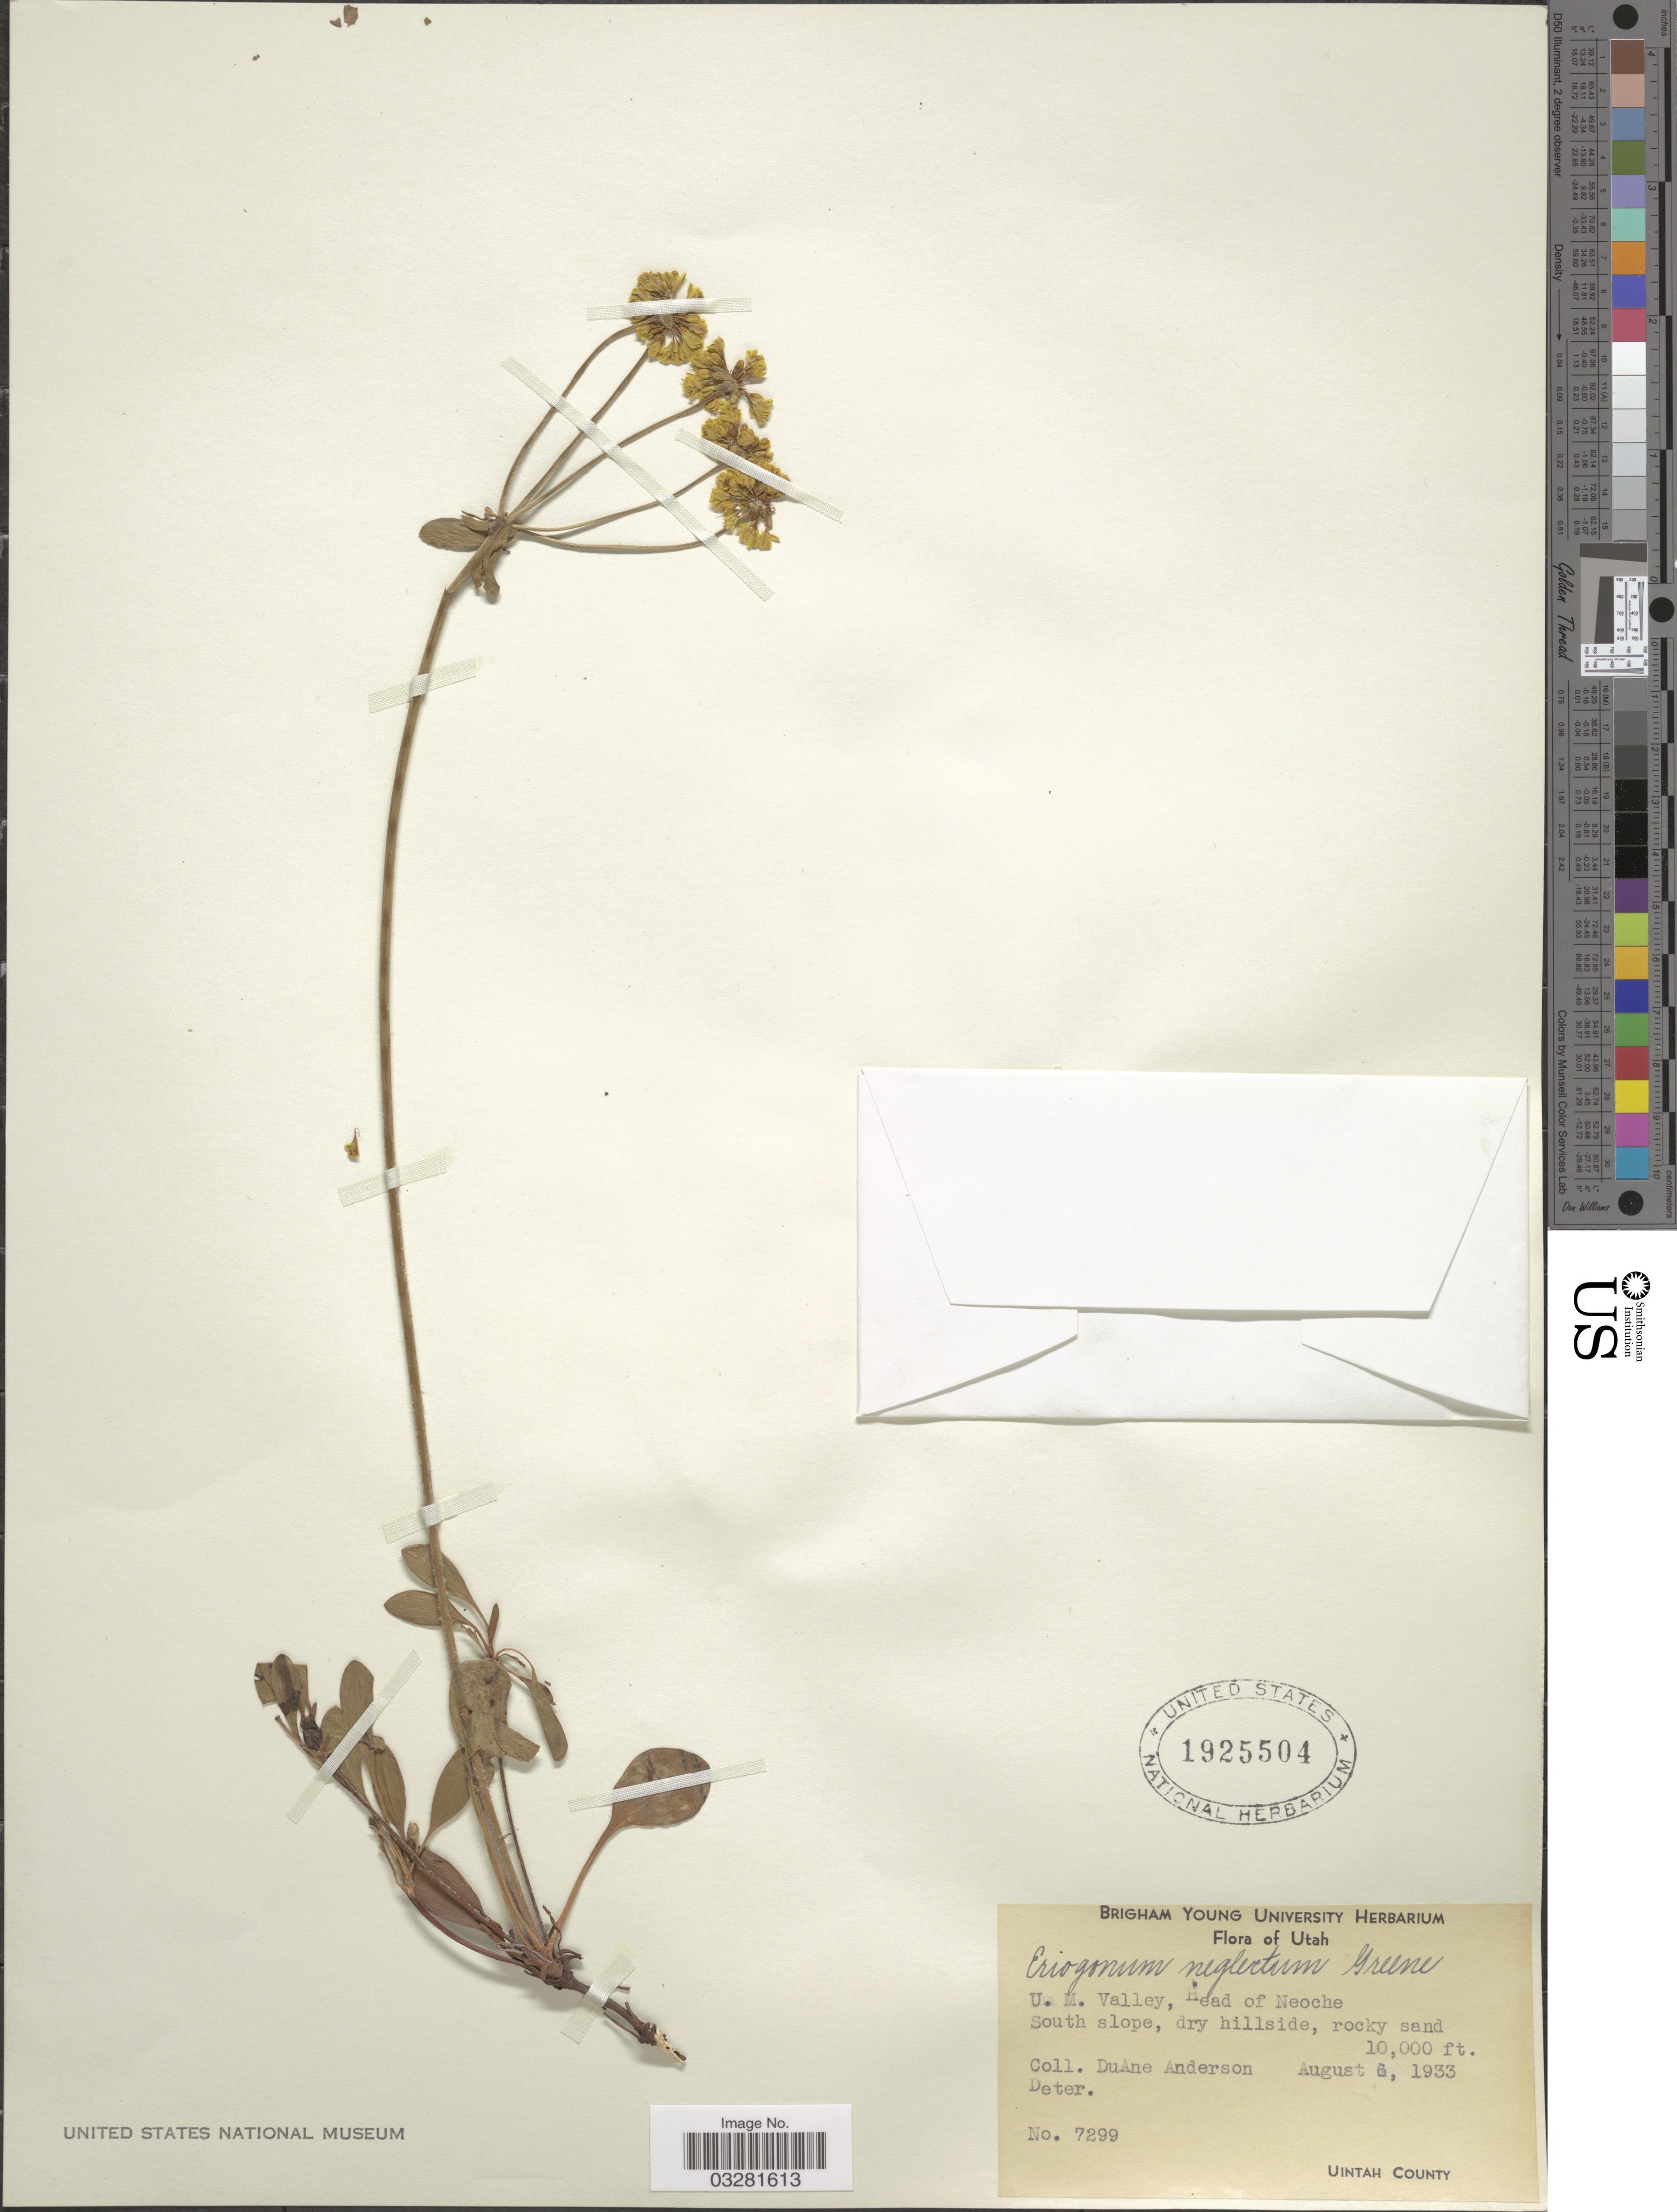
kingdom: Plantae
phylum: Tracheophyta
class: Magnoliopsida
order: Caryophyllales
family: Polygonaceae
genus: Eriogonum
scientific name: Eriogonum umbellatum var. intectum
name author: A. Nelson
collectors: D. Anderson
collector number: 7299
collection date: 1933-08-06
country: United States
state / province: Utah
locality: U. M. Valley, Head of Neoche. Uintah County.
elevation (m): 3048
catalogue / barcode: US 1925504